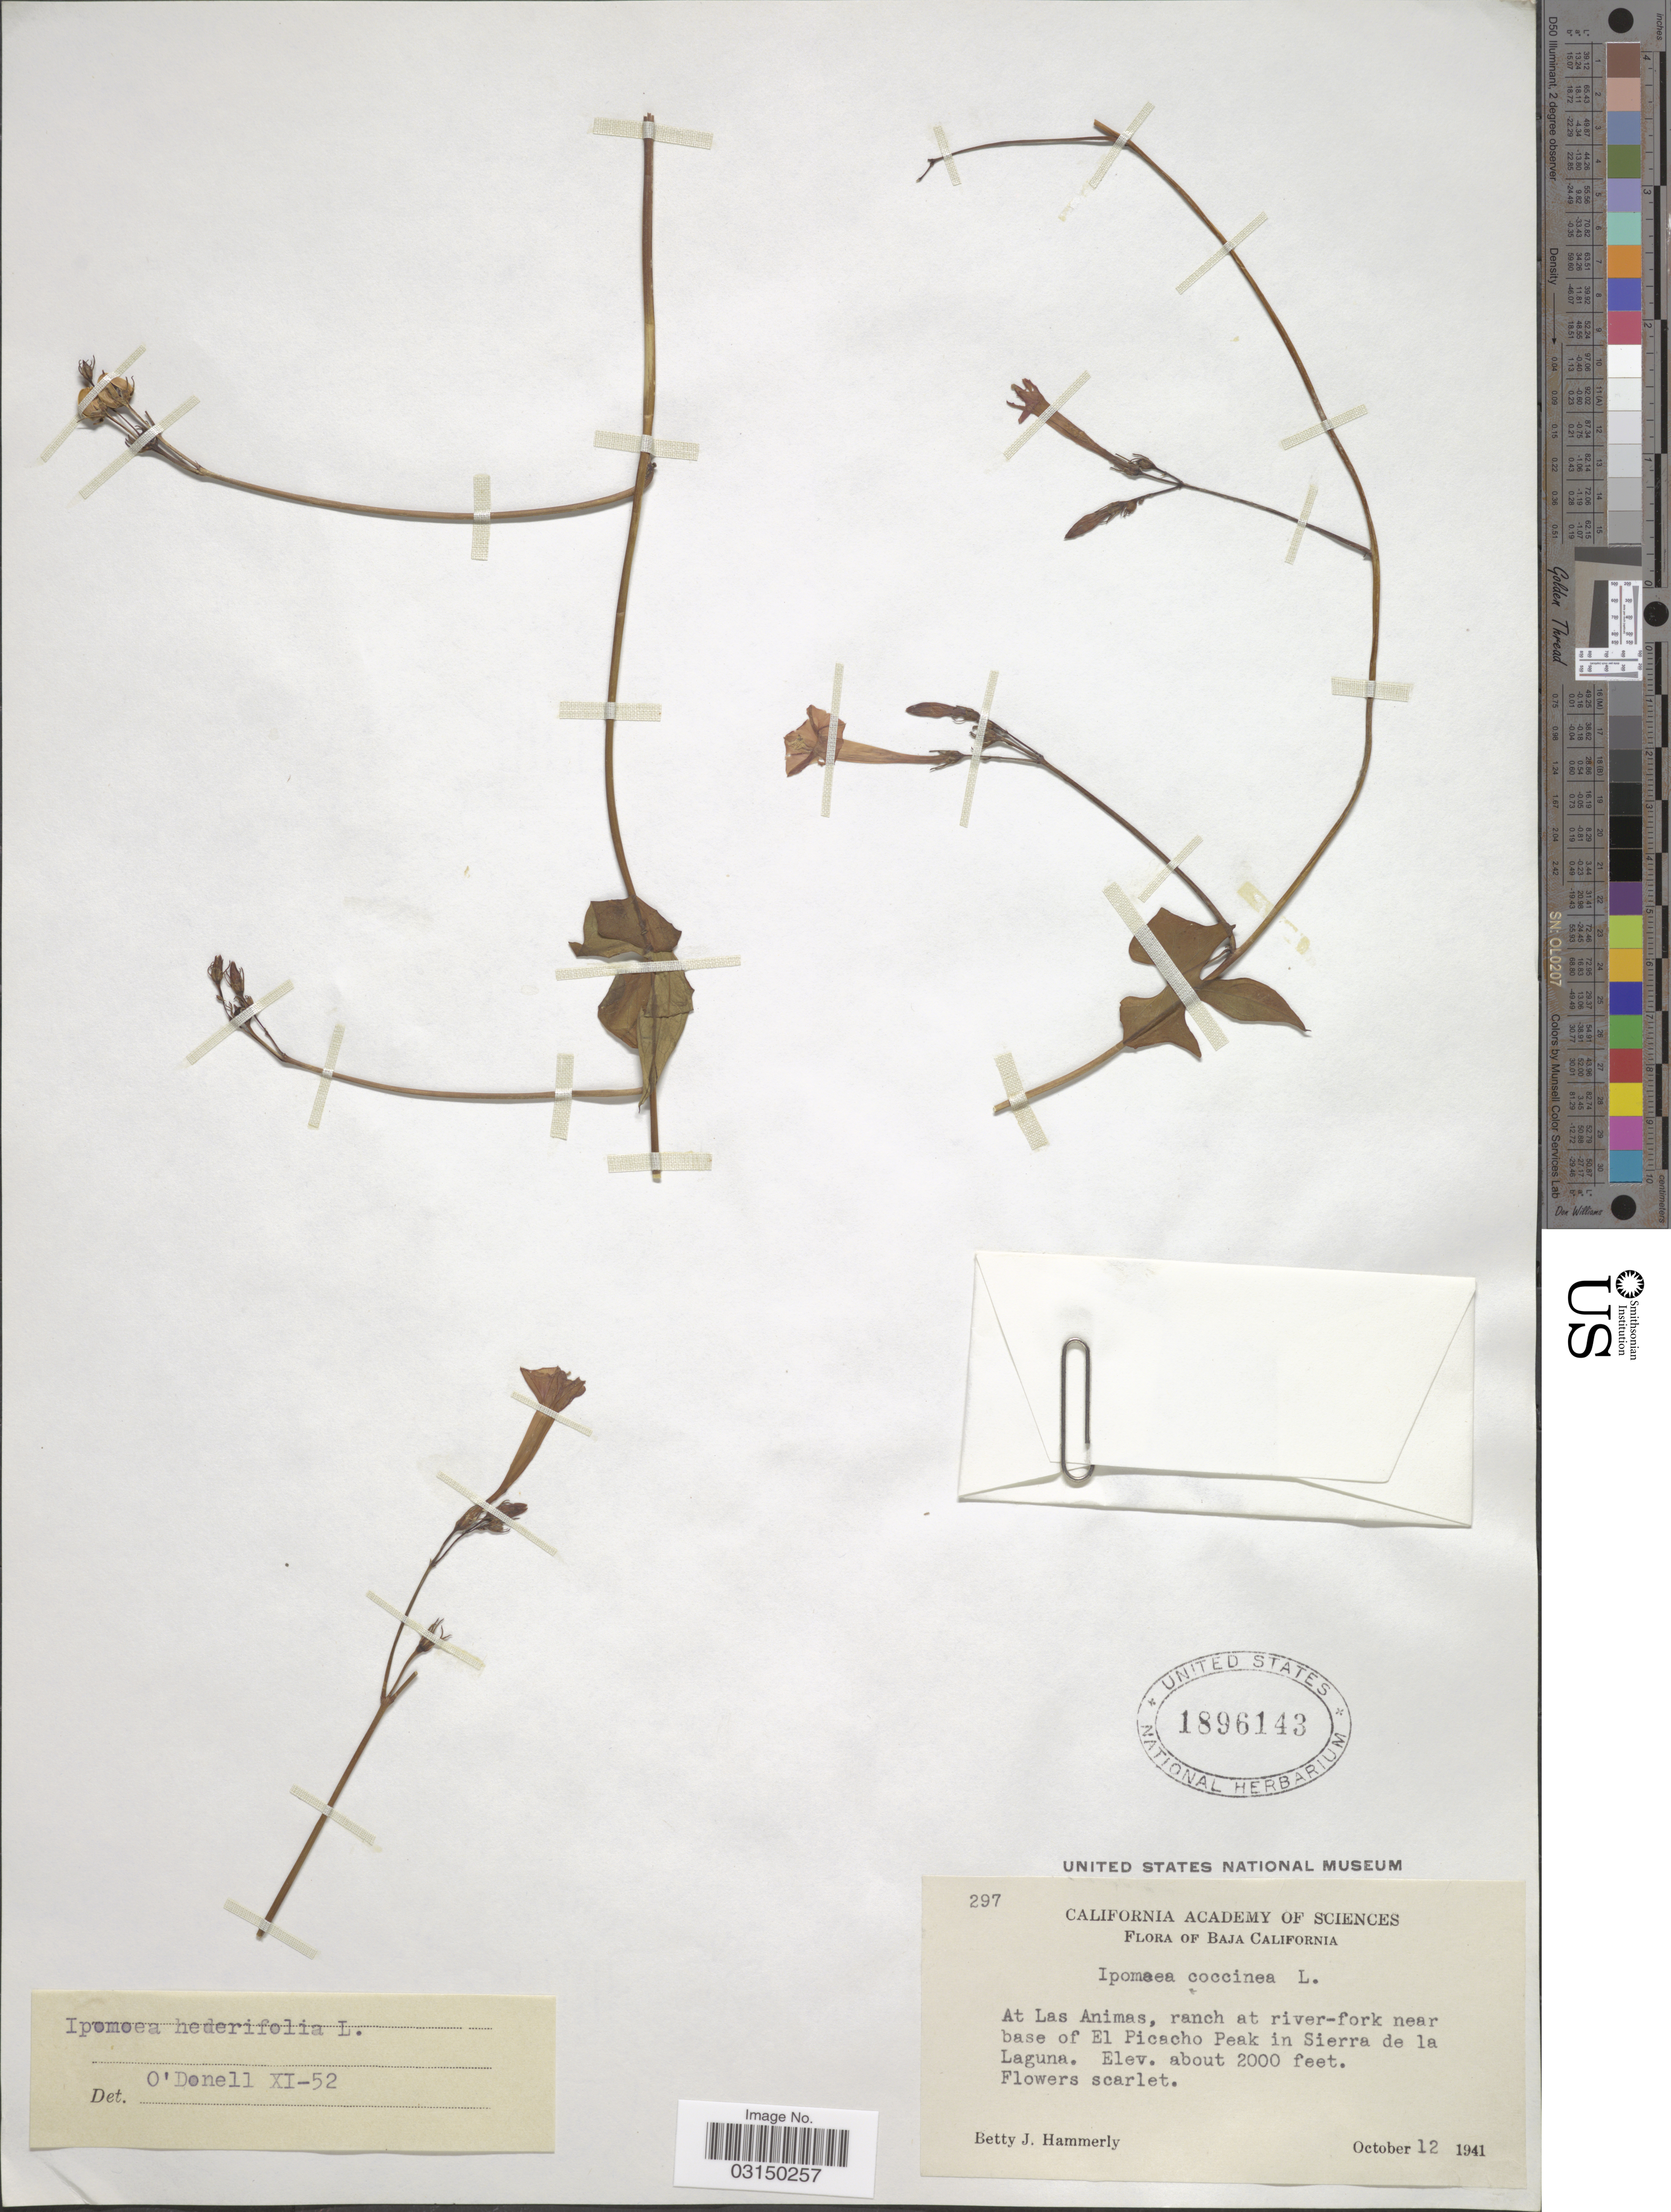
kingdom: Plantae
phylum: Tracheophyta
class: Magnoliopsida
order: Solanales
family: Convolvulaceae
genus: Ipomoea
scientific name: Ipomoea hederifolia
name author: L.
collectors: B. J. Hammerly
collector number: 297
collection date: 1941-10-12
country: Mexico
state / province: Baja California Sur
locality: At Las Animas, ranct at river-fork near base of El Picacho Peak in Sierra de la Laguna.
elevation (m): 610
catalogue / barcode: US 1896143